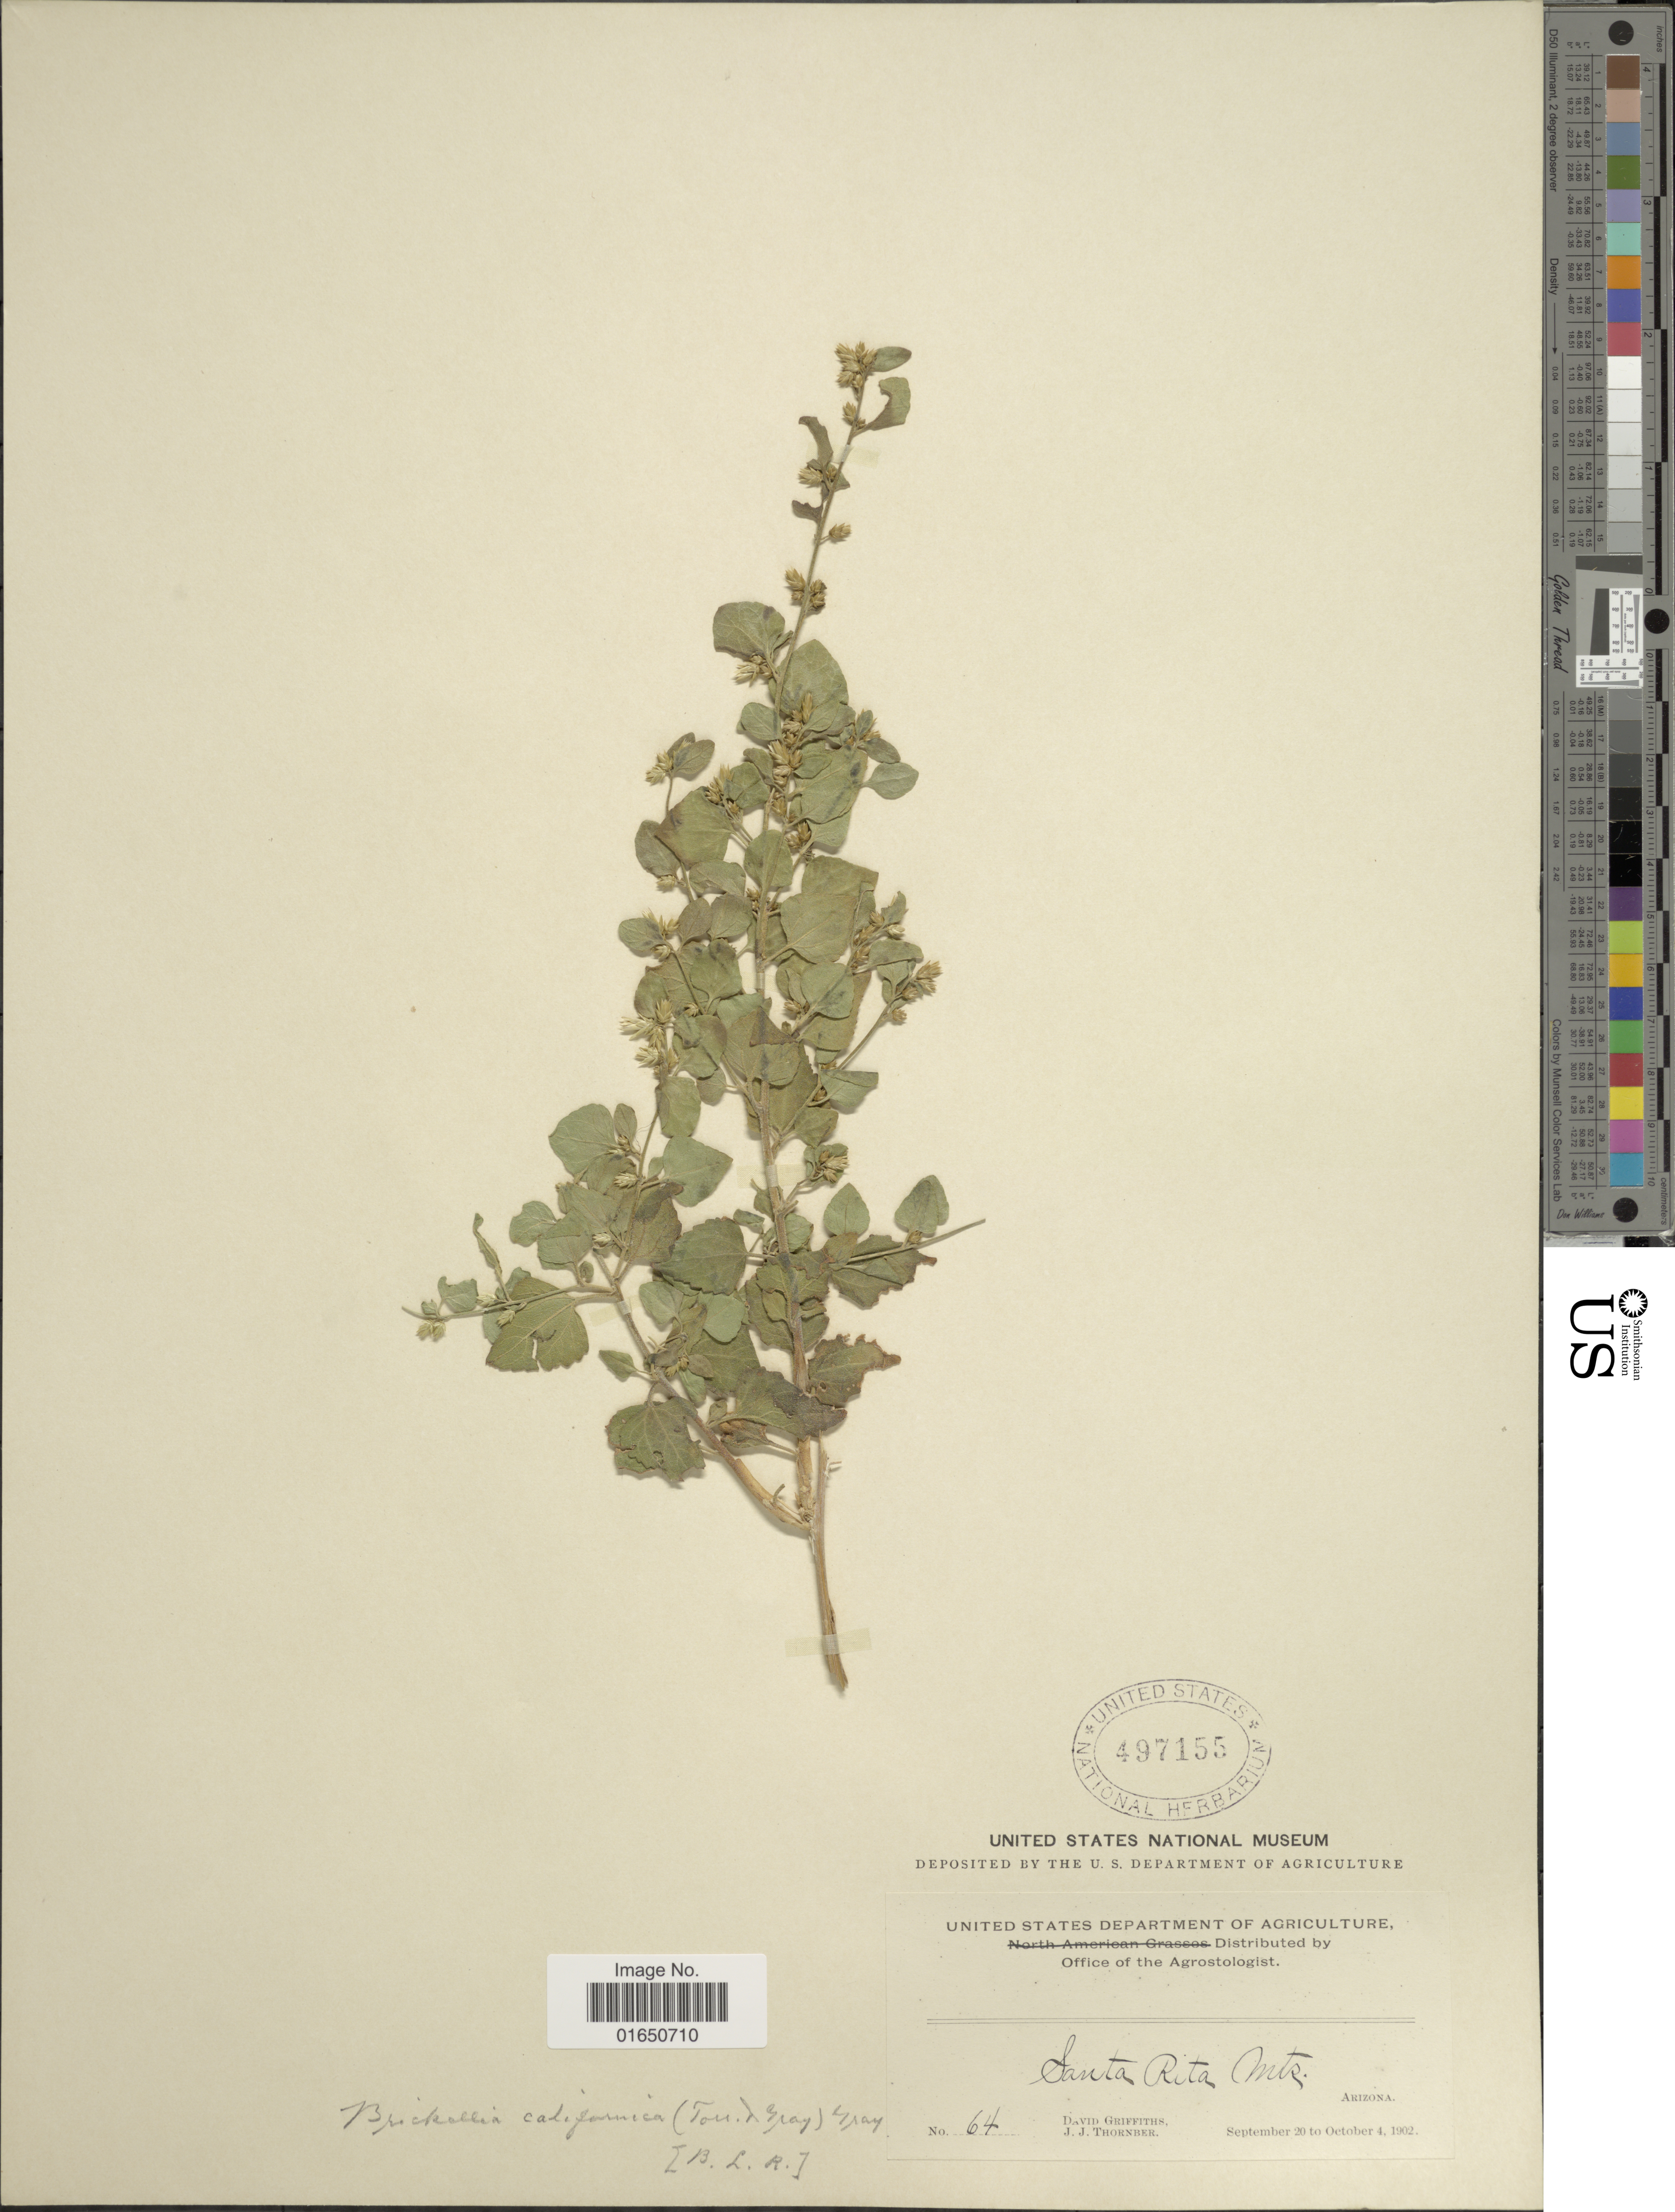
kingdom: Plantae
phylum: Tracheophyta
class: Magnoliopsida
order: Asterales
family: Asteraceae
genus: Brickellia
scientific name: Brickellia californica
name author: (Torr. & A. Gray) A. Gray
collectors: D. Griffiths & J. Thornber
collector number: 64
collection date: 1902-09-20/1902-10-04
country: United States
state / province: Arizona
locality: Santa Rita Mts.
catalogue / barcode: US 497155